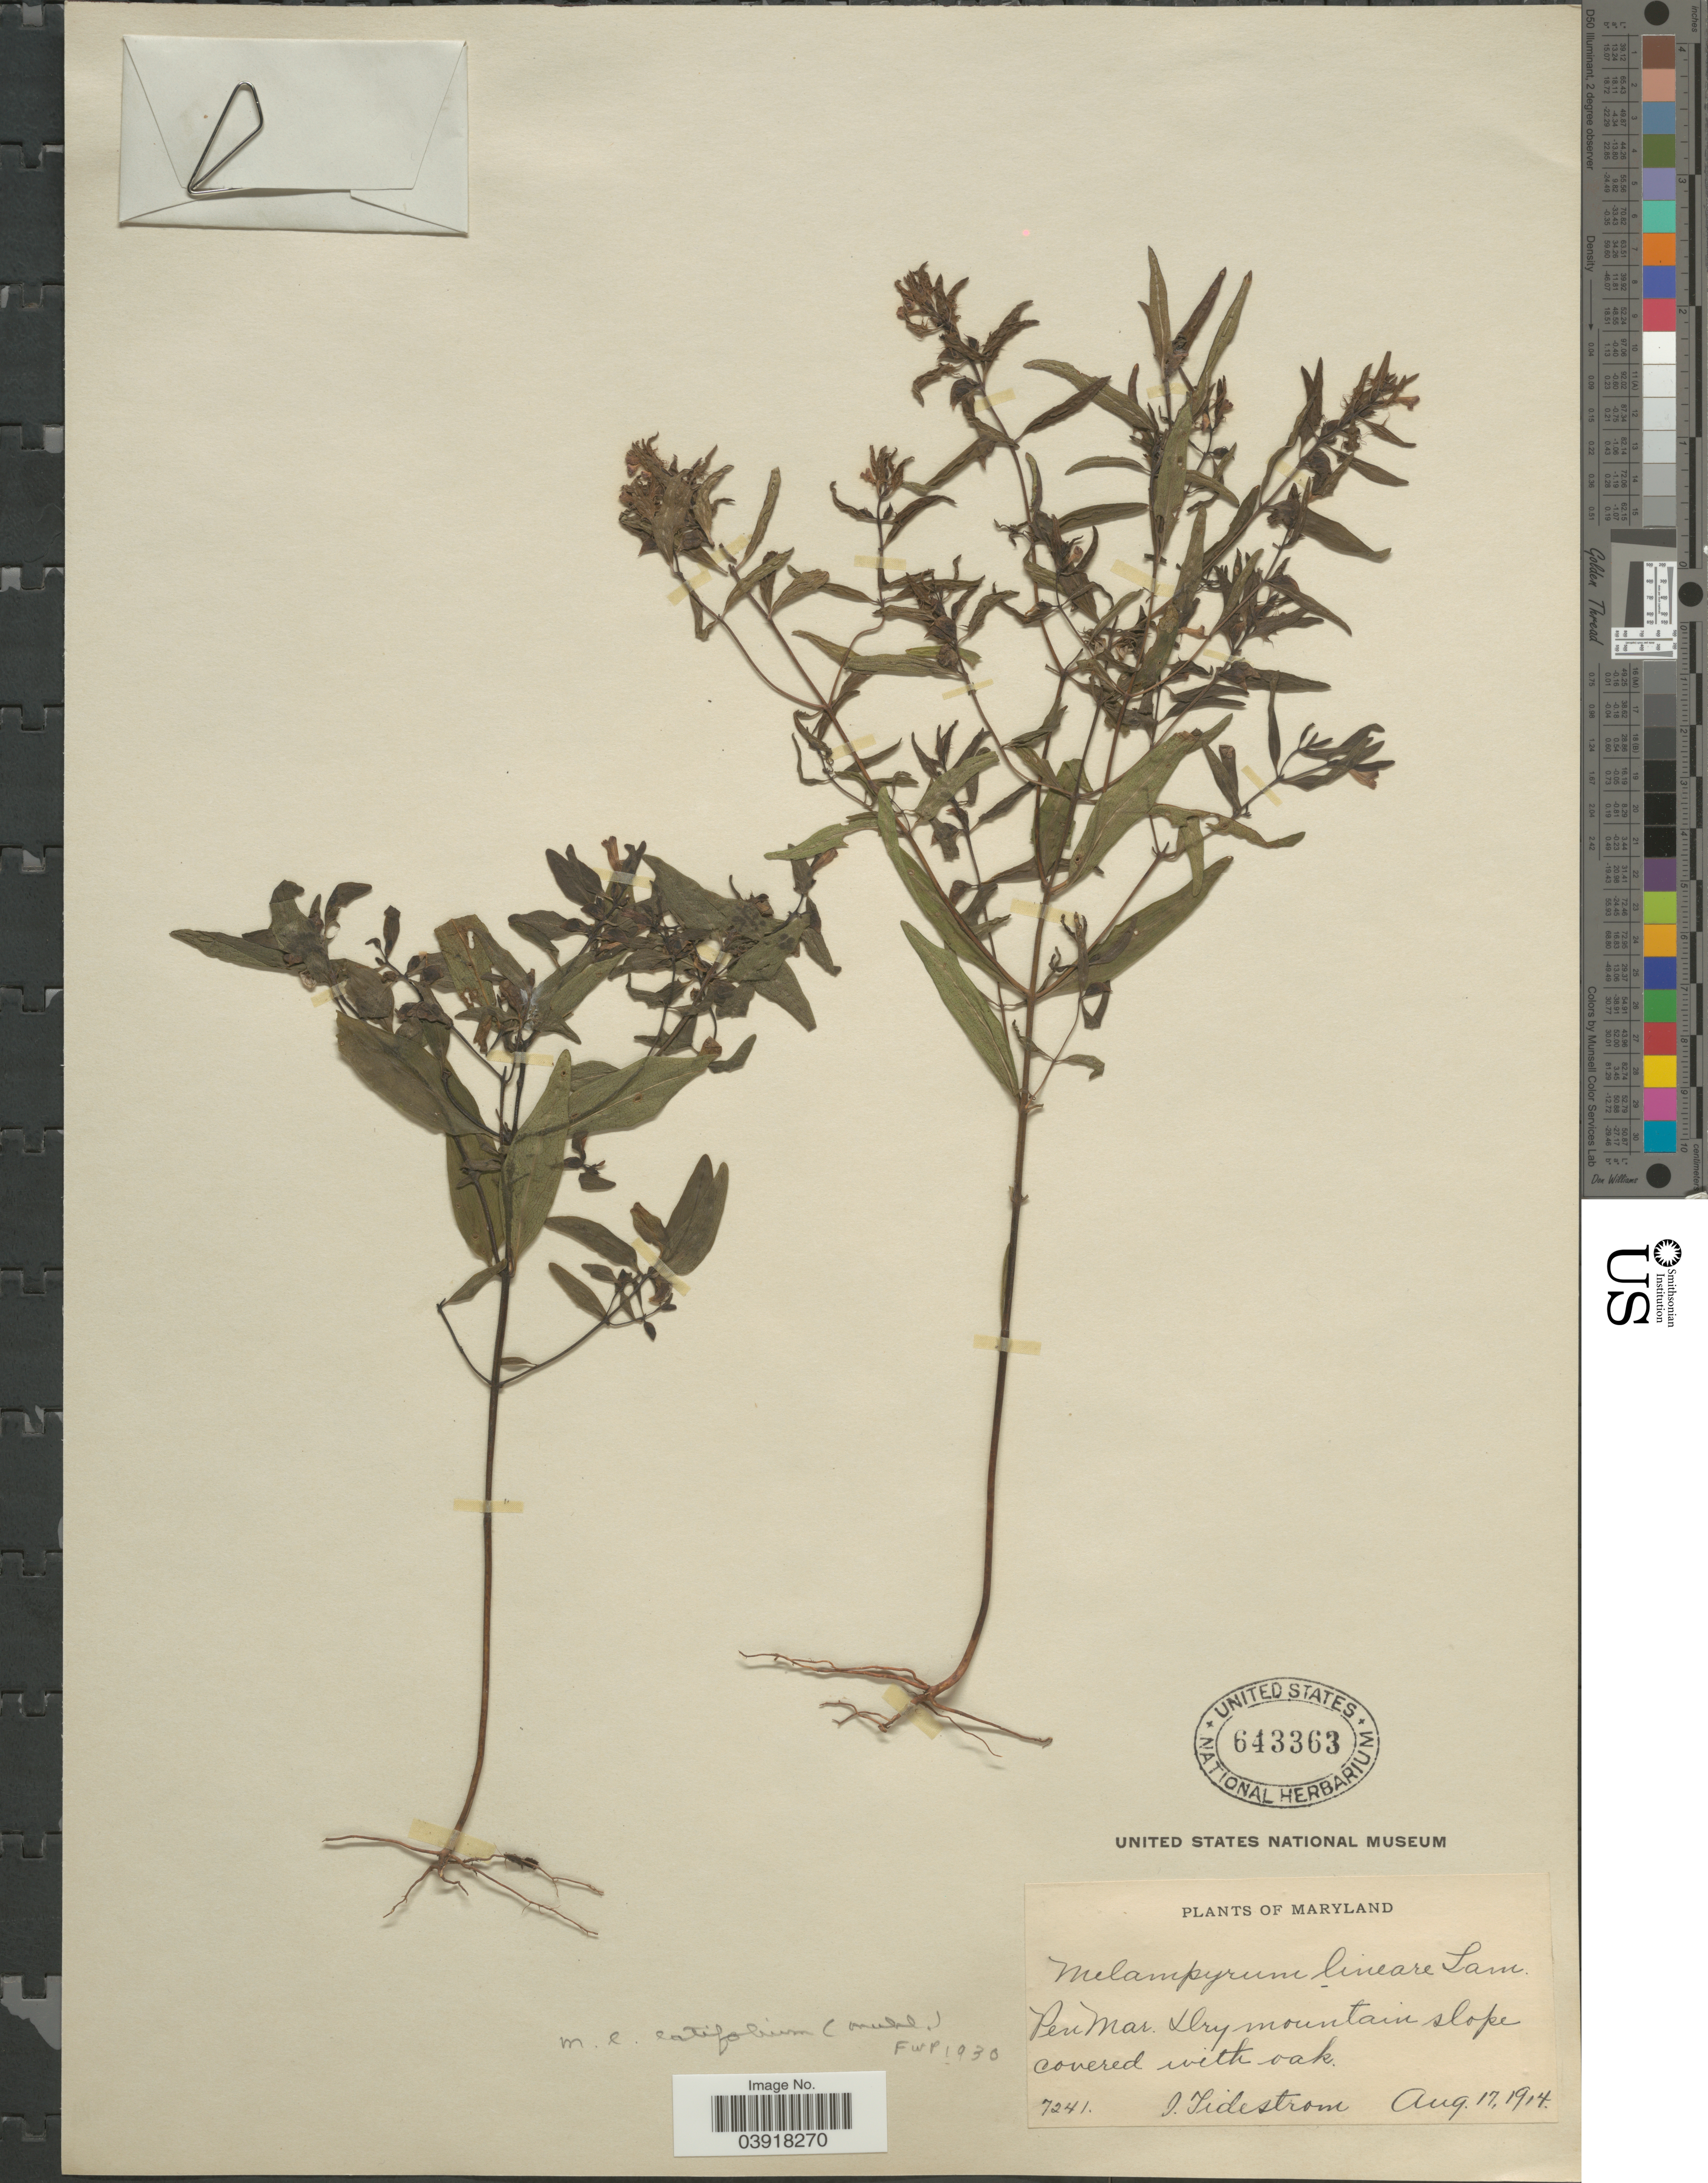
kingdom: Plantae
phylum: Tracheophyta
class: Magnoliopsida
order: Lamiales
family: Orobanchaceae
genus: Melampyrum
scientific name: Melampyrum lineare var. latifolium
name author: (Muhl.) P. Beauv.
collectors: I. F. Tidestrom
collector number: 7241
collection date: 1914-08-17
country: United States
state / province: Maryland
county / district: Washington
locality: Pen Mar.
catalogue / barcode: US 643363